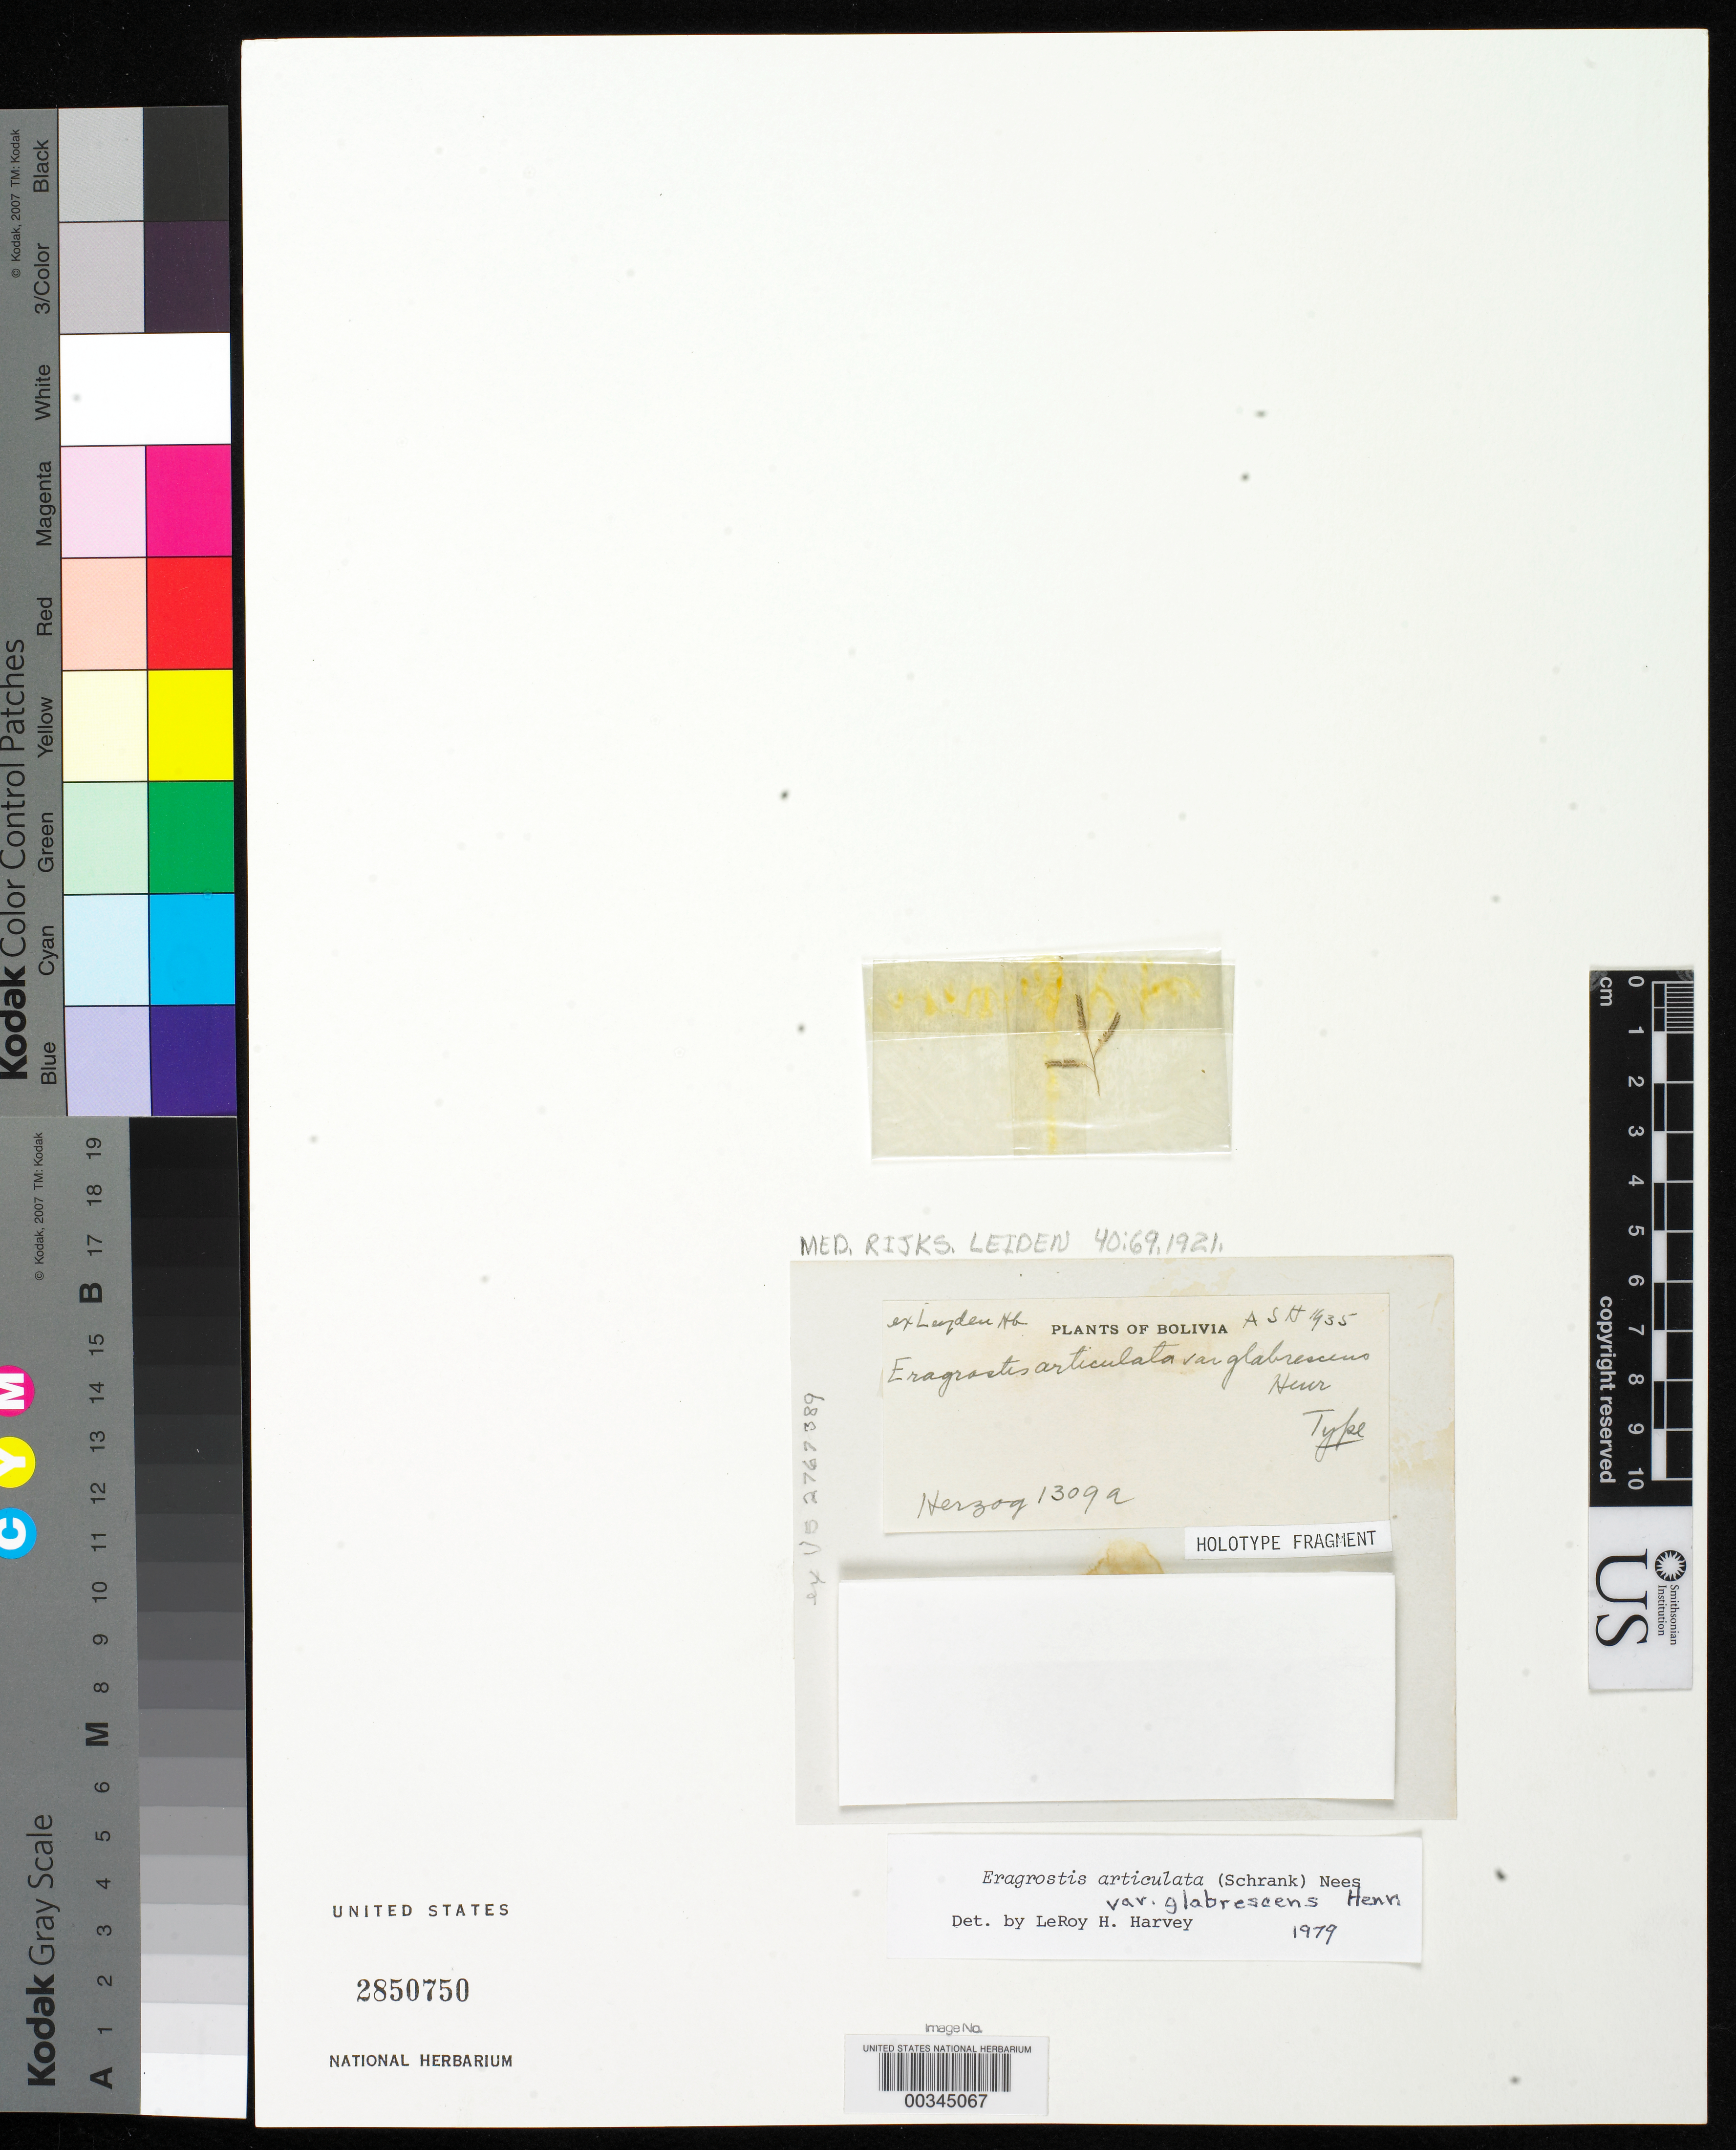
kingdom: Plantae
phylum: Tracheophyta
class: Liliopsida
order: Poales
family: Poaceae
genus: Eragrostis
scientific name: Eragrostis articulata var. glabrescens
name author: Henr.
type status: Type Fragment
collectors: T. K. J. Herzog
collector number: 1309a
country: Bolivia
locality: Mapiri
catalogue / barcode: US 2850750